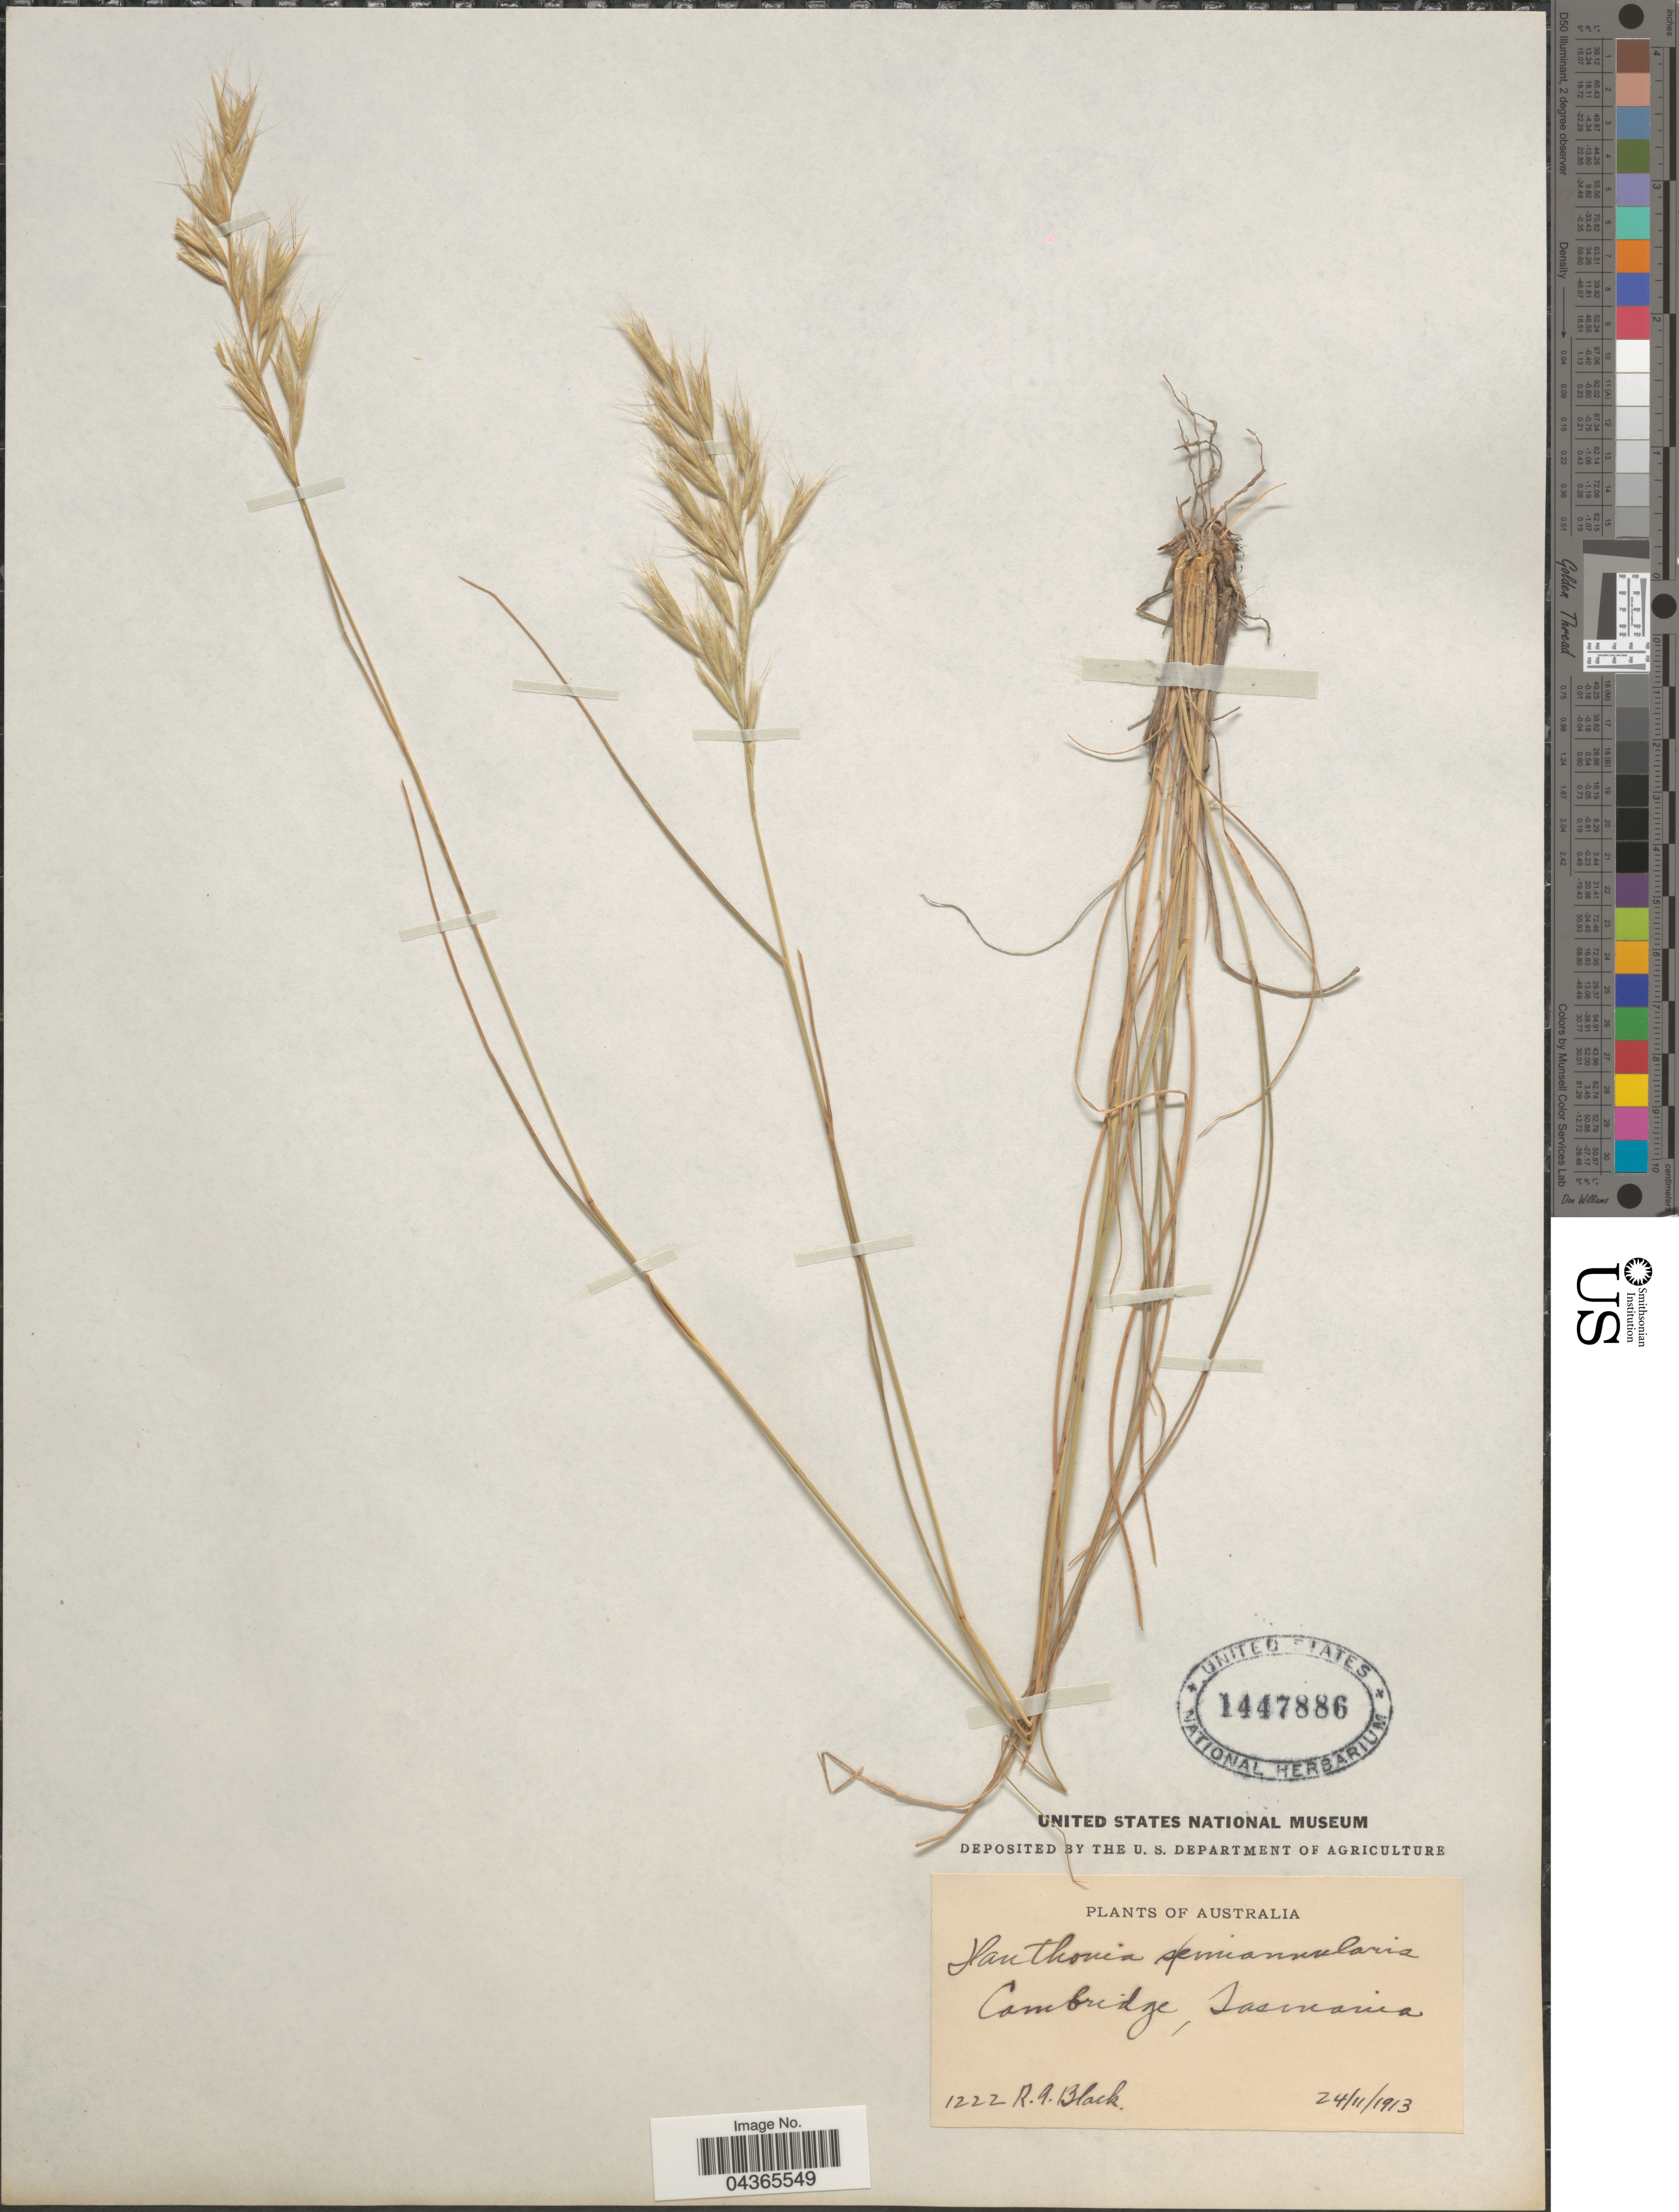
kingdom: Plantae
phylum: Tracheophyta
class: Liliopsida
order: Poales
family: Poaceae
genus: Rytidosperma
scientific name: Rytidosperma semiannulare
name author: (Labill.) Connor & Edgar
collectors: R. A. Black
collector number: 1222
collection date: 1913-11-24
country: Australia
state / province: Tasmania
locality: Cambridge.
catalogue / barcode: US 1447886